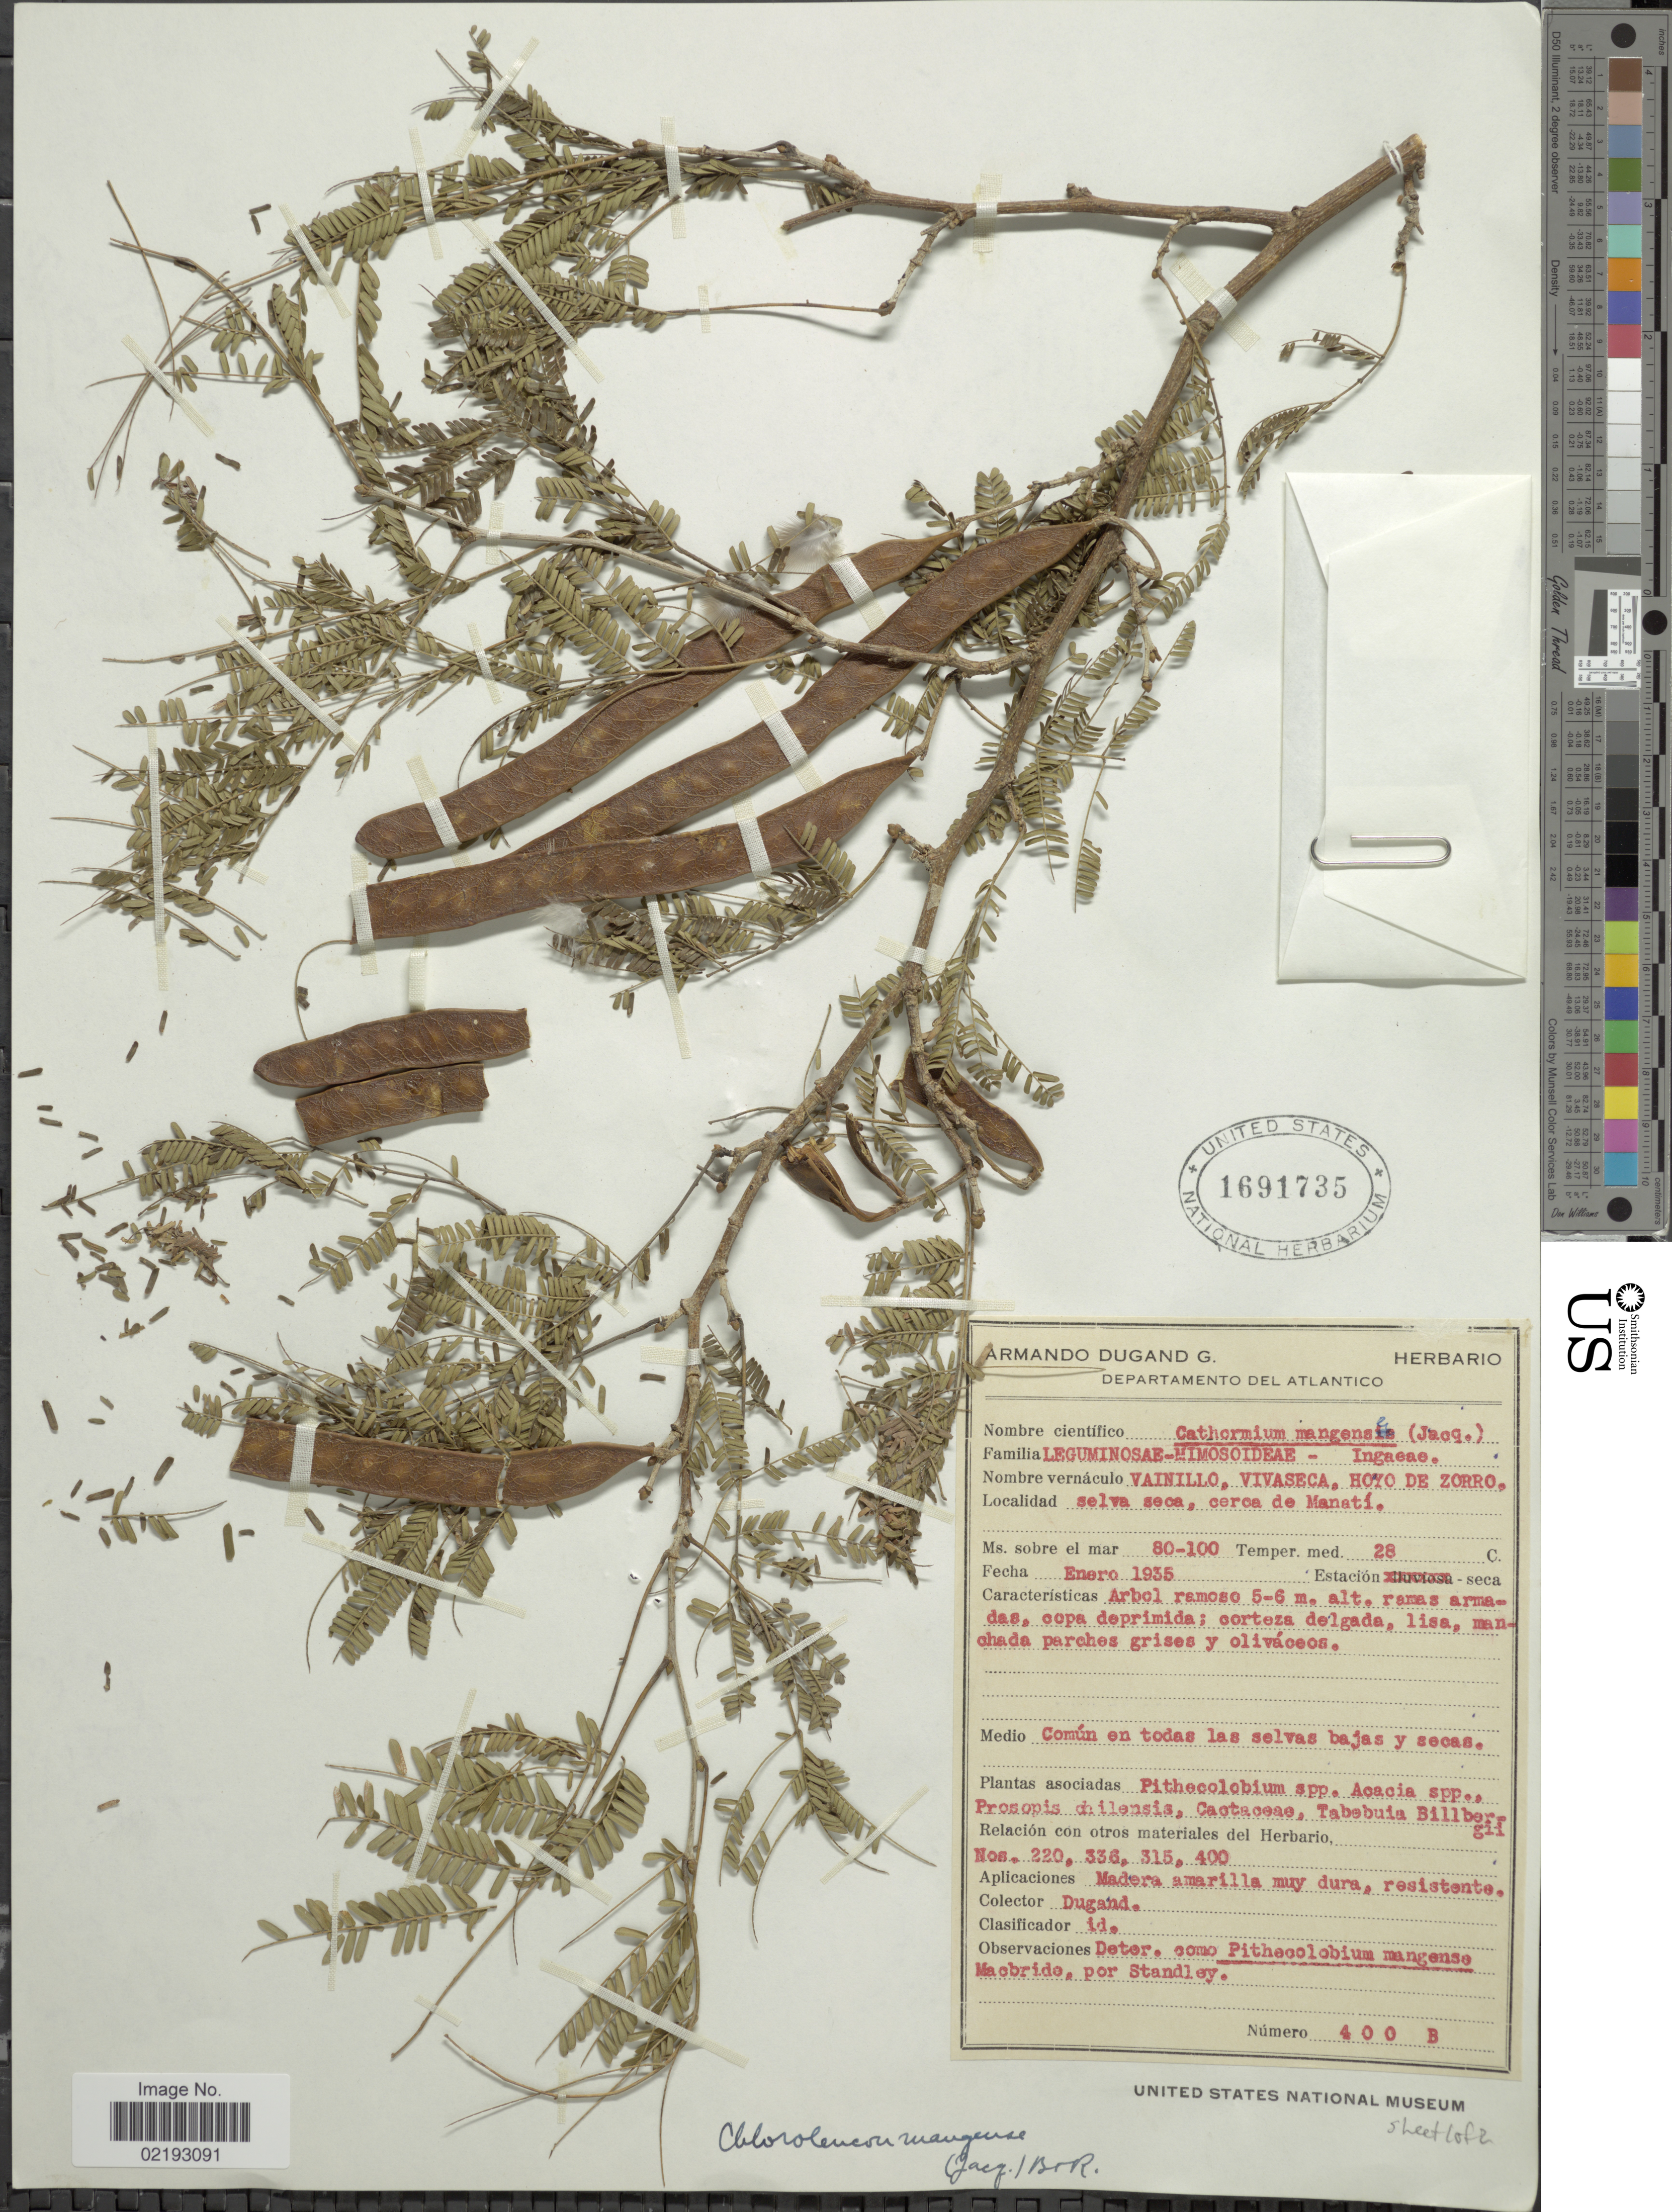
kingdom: Plantae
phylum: Tracheophyta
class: Magnoliopsida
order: Fabales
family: Fabaceae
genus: Chloroleucon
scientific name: Chloroleucon mangense var. mangense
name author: (Jacq.) Britton & Rose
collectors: A. Dugand G.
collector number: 400B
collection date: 1935-01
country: Colombia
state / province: Atlántico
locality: Selva seca, cerca de Manati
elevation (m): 80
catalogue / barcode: US 1691735